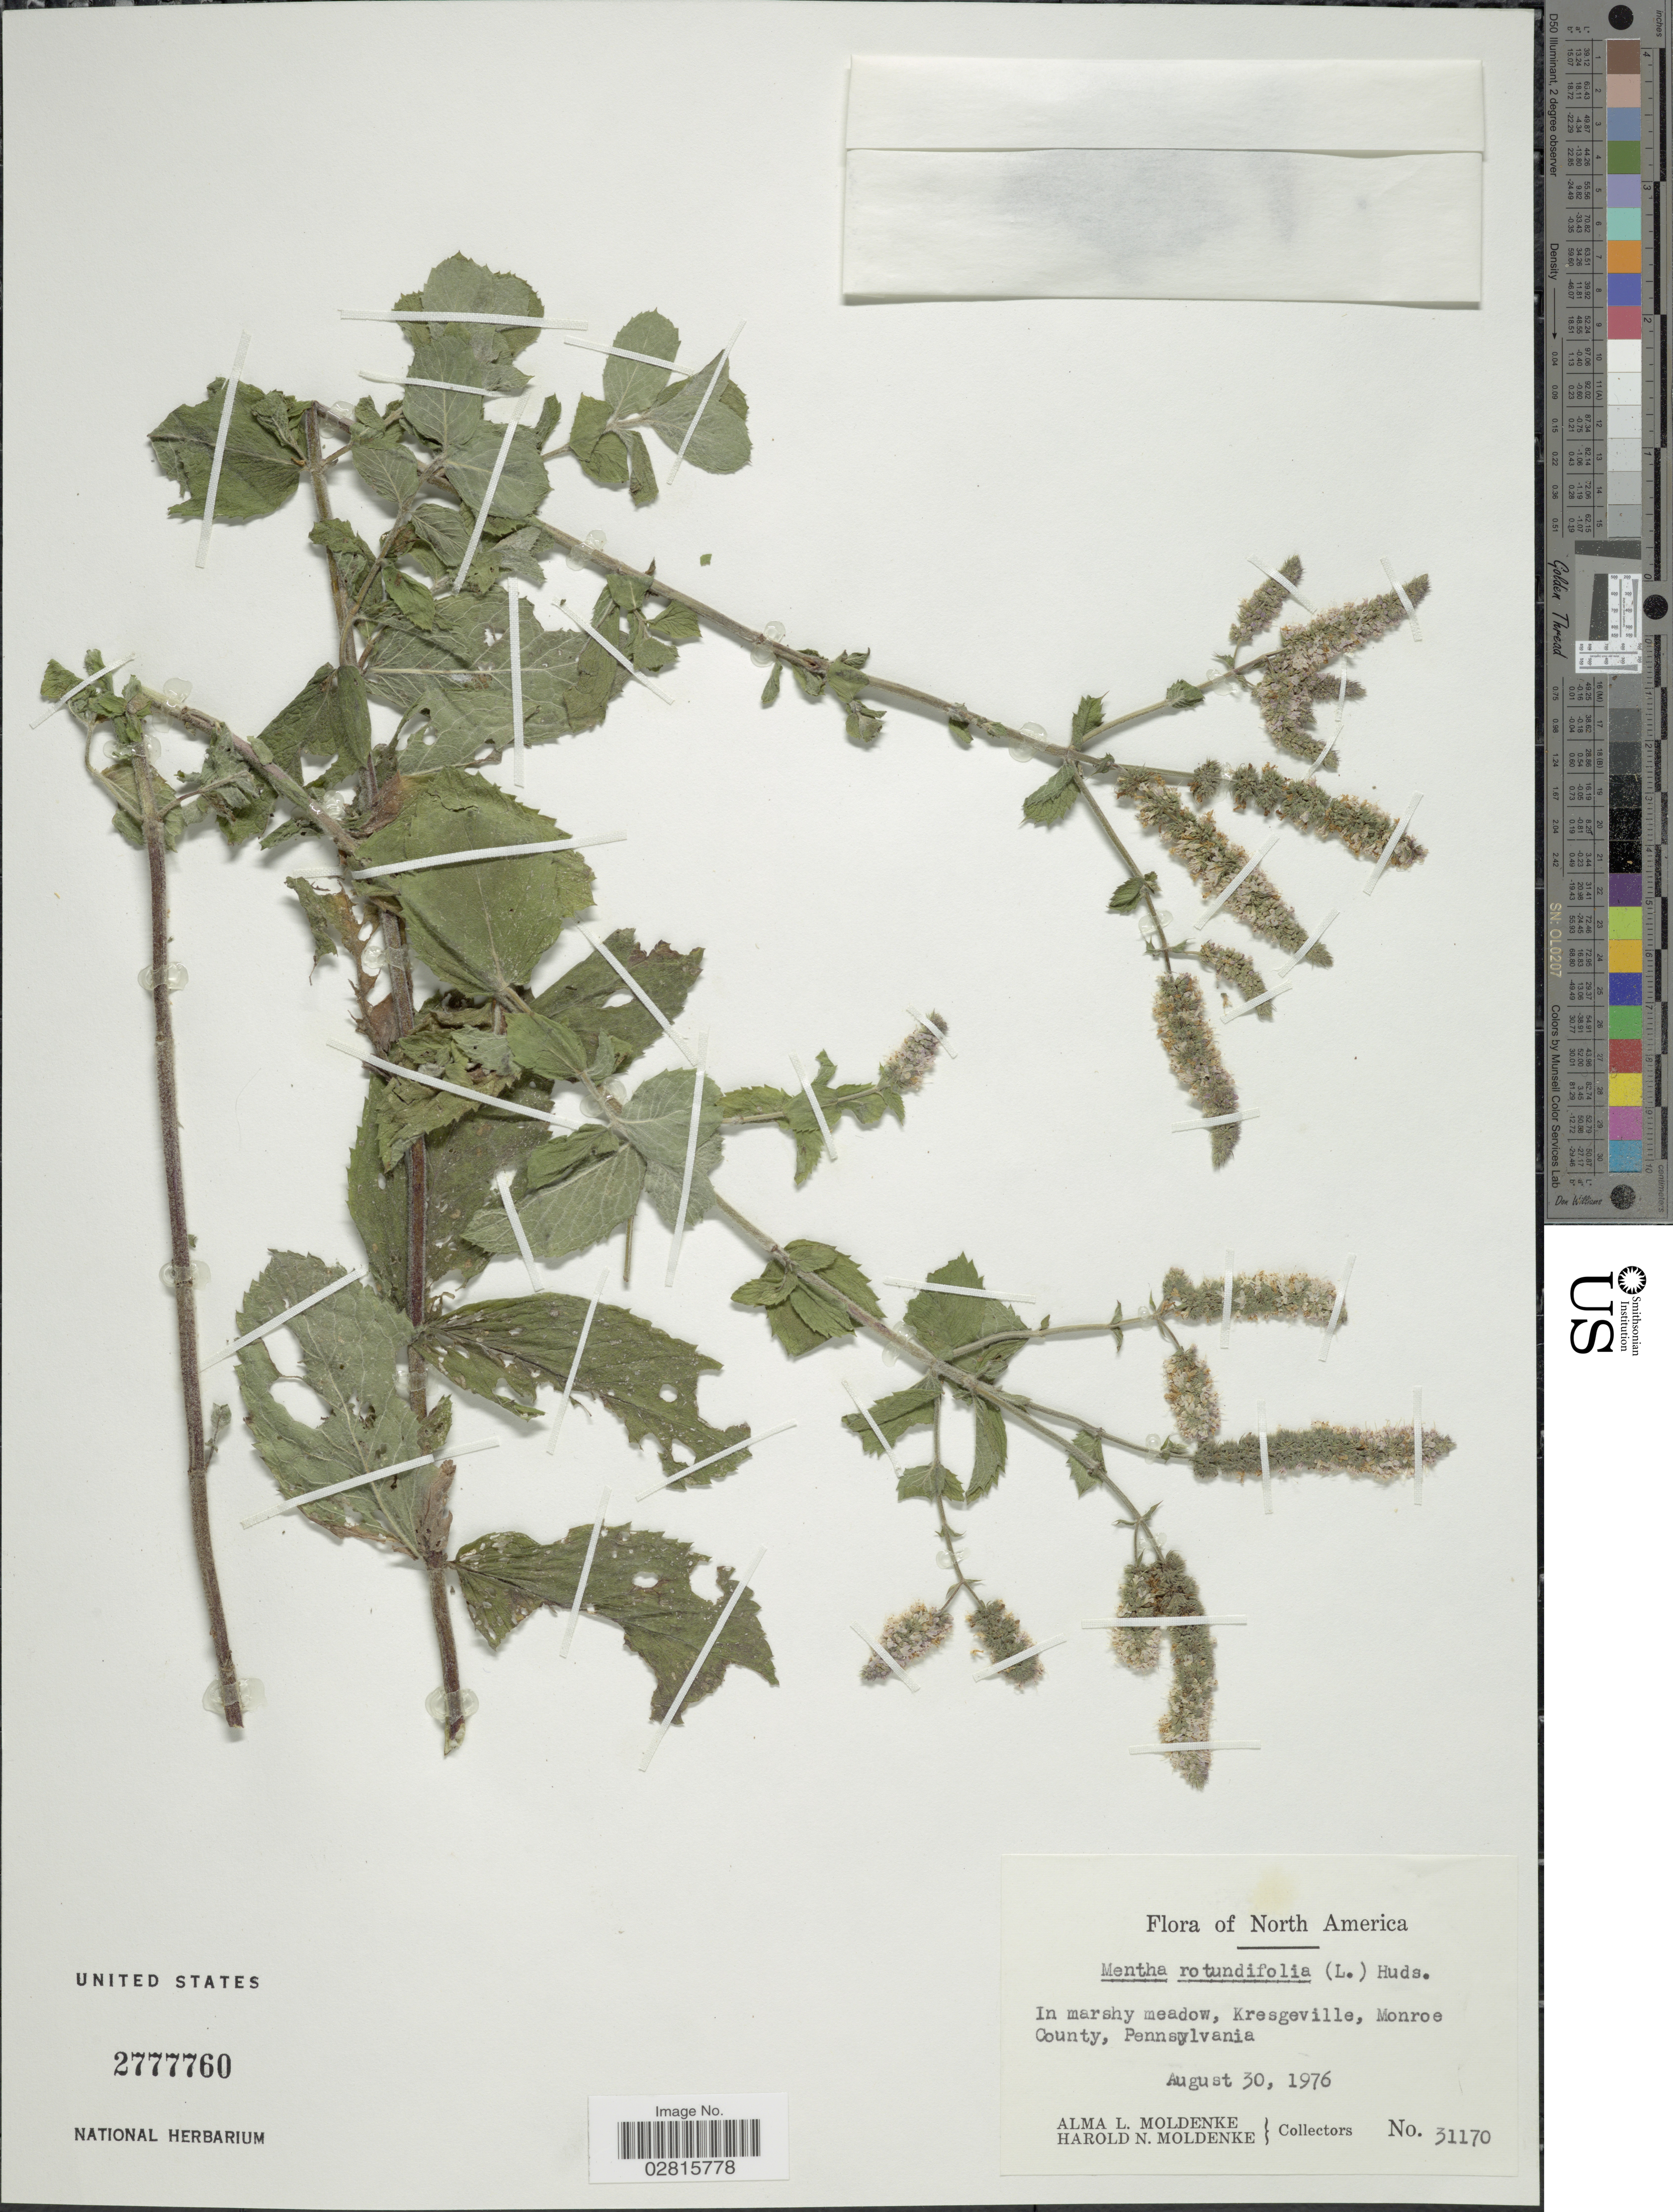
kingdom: Plantae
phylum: Tracheophyta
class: Magnoliopsida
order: Lamiales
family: Lamiaceae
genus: Mentha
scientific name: Mentha rotundifolia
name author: (L.) Huds.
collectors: A. L. Moldenke & H. N. Moldenke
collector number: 31170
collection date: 1976-08-30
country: United States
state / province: Pennsylvania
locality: Kresgeville, Monroe County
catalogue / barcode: US 2777760